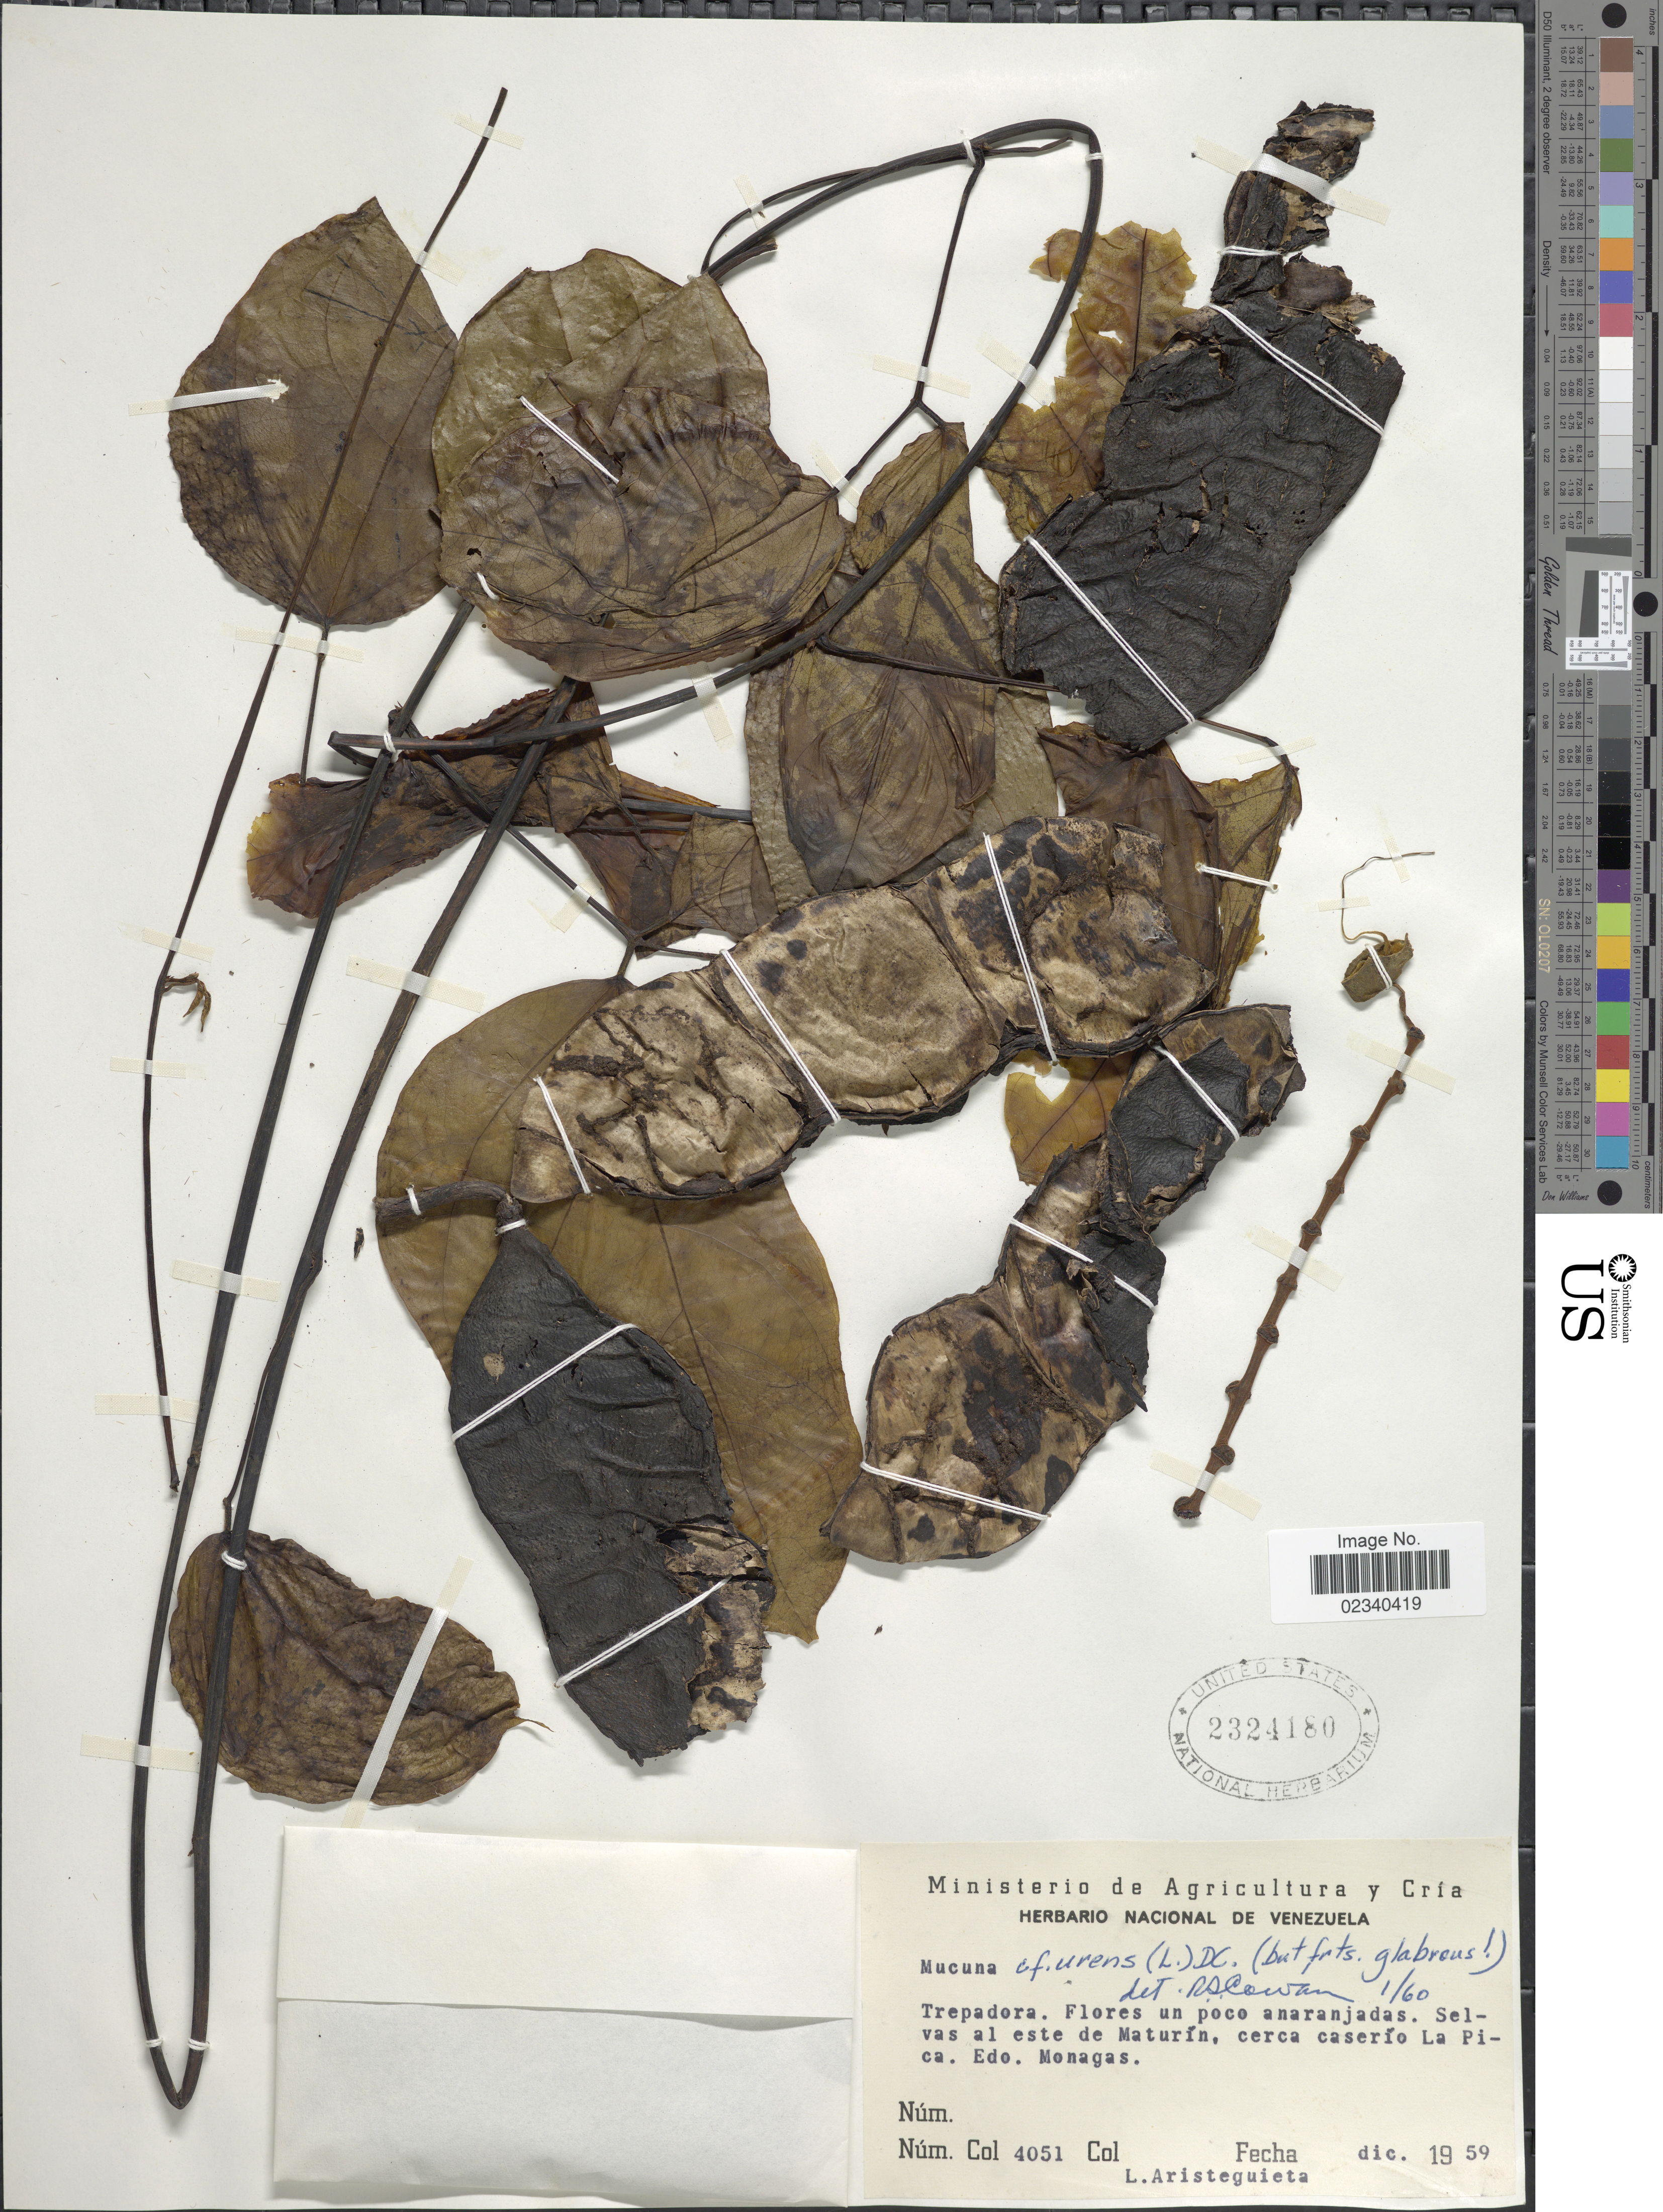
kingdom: Plantae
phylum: Tracheophyta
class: Magnoliopsida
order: Fabales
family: Fabaceae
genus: Mucuna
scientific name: Mucuna urens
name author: (L.) Medik.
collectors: L. Aristeguieta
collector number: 4051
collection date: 1959-12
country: Venezuela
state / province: Monagas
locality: Selvas al este de Maturin, cerca caserio La Pica. Edo. Monagas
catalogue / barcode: US 2324180